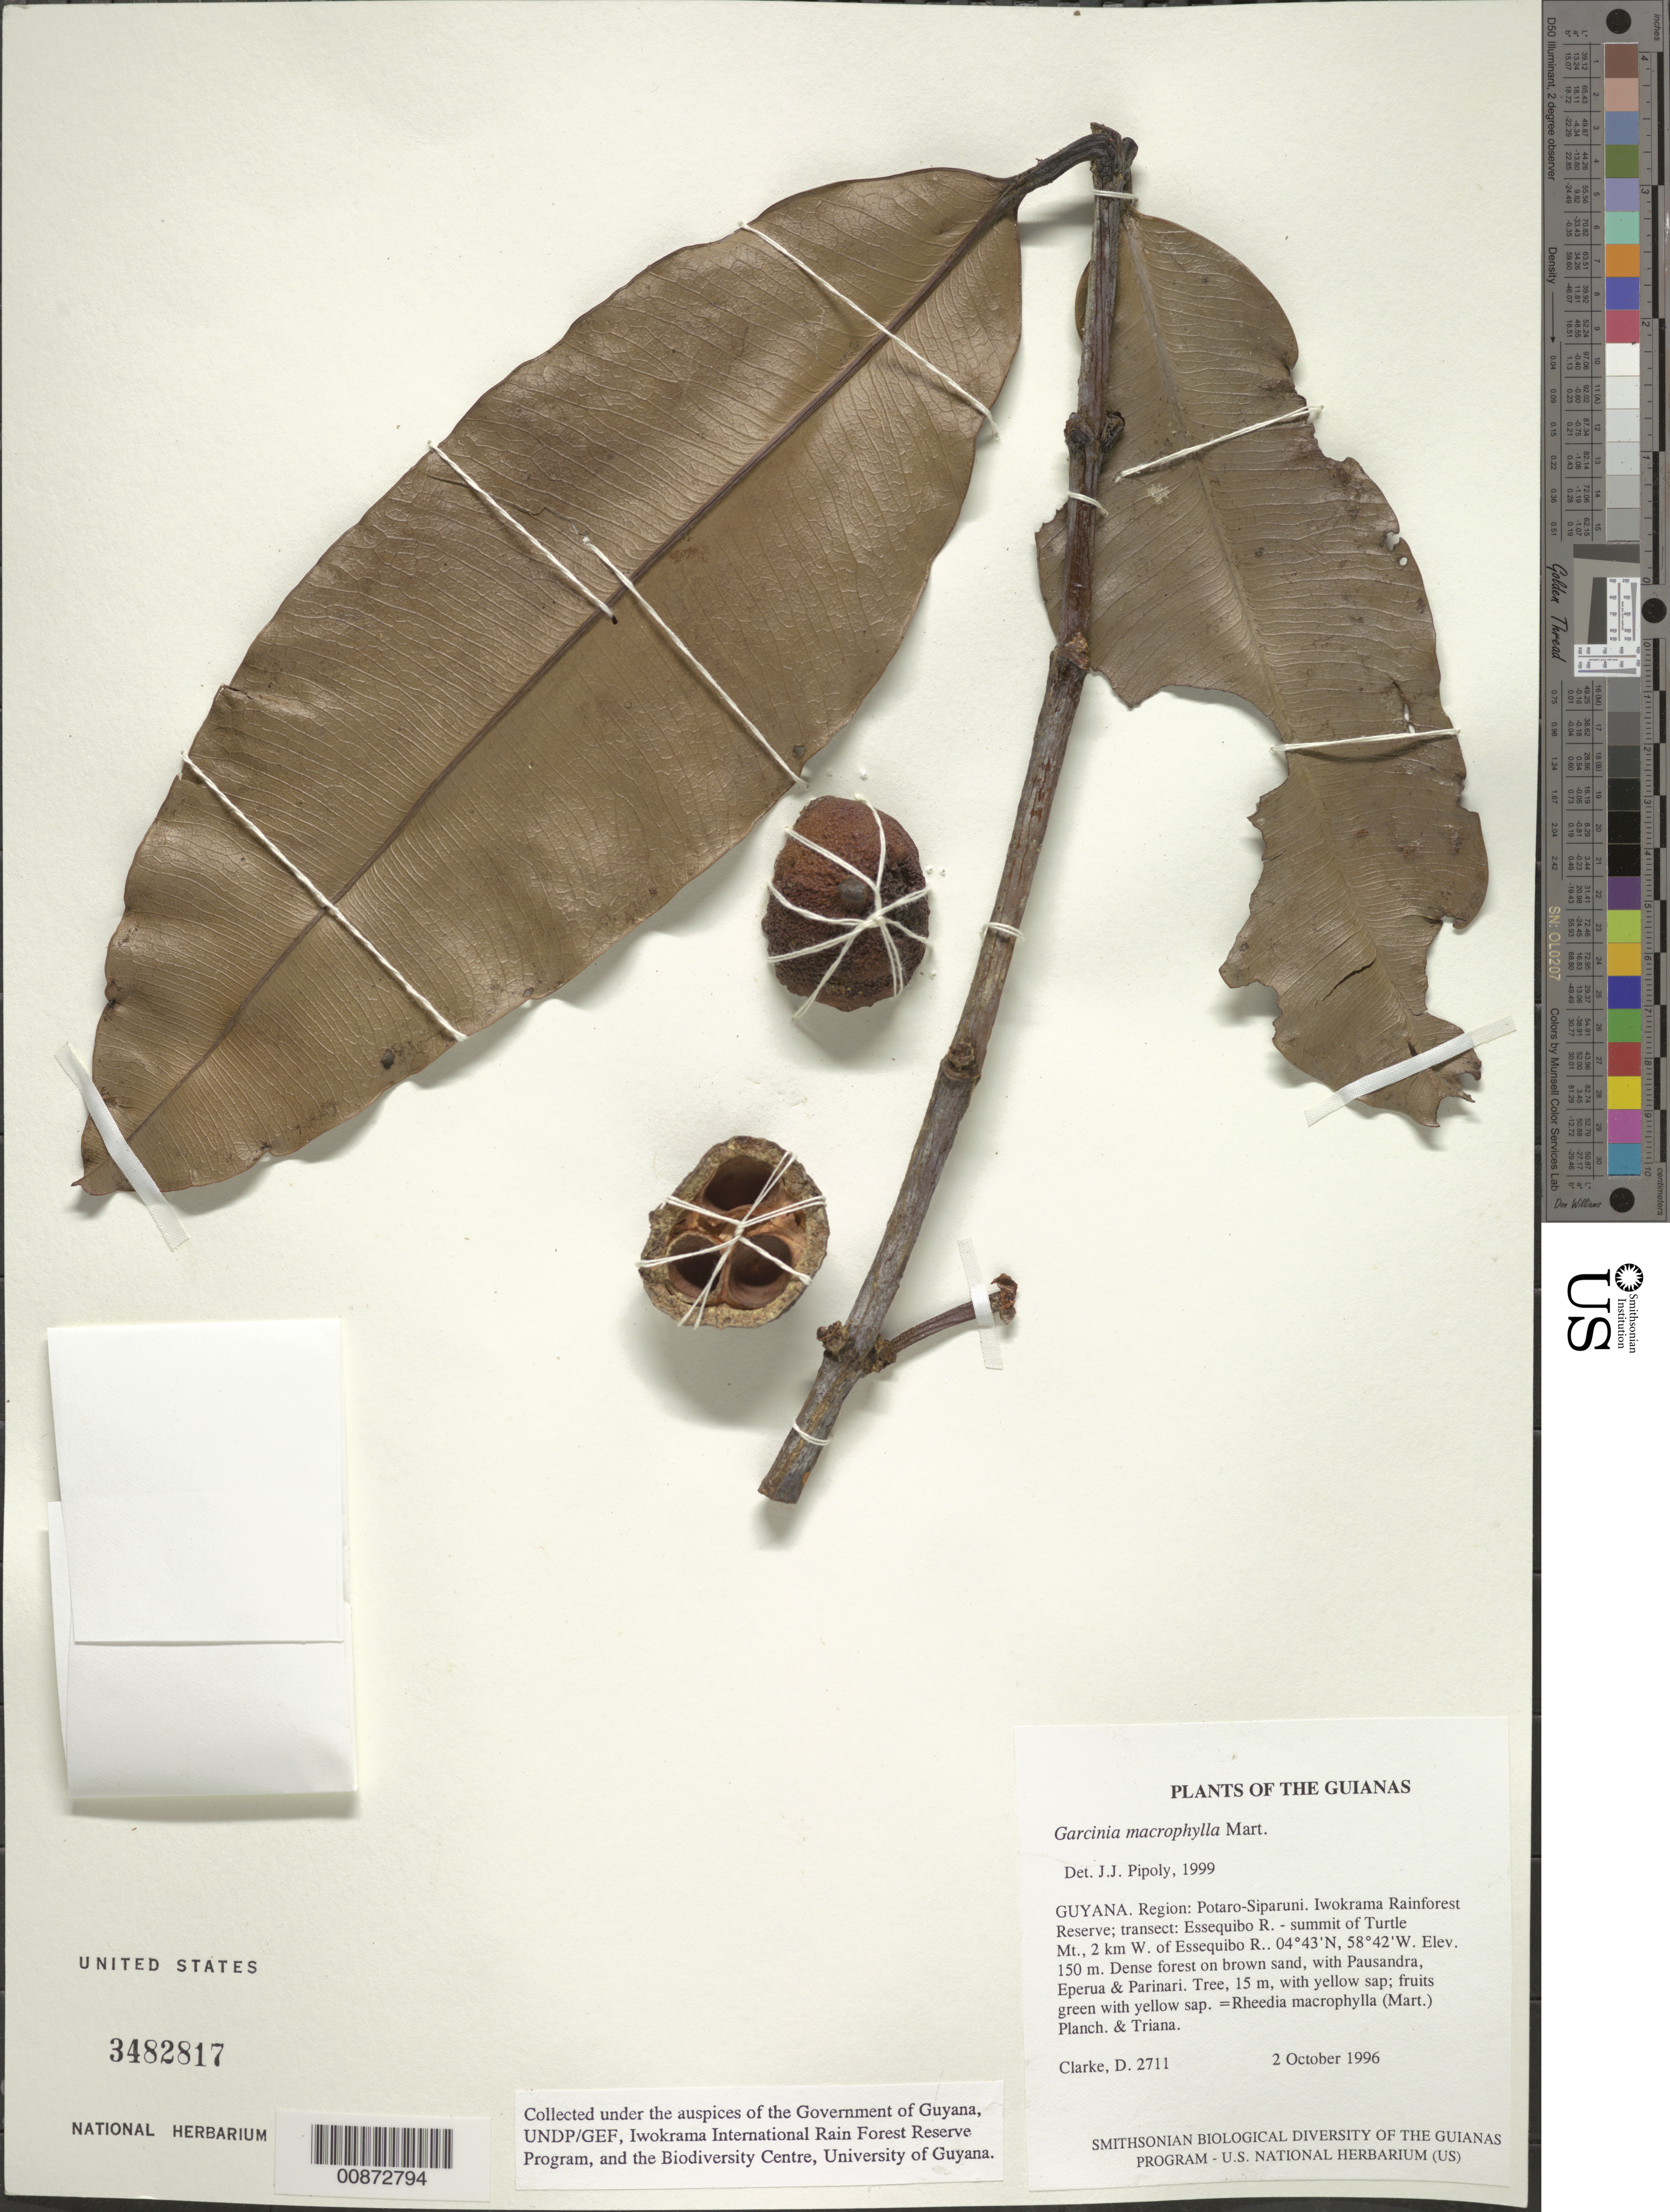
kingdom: Plantae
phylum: Tracheophyta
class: Magnoliopsida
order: Malpighiales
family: Clusiaceae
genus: Garcinia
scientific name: Garcinia macrophylla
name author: Mart.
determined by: Pipoly, J. J., III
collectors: H. D. Clarke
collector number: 2711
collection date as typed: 2 October 1996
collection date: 1996-10-02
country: Guyana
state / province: Potaro-Siparuni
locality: Iwokrama Rainforest Reserve; transect: Essequibo R. - summit of Turtle Mt., 2 km W. of Essequibo R.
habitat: Dense forest on brown sand, with Pausandra, Eperua & Parinari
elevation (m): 150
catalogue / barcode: US 3482817